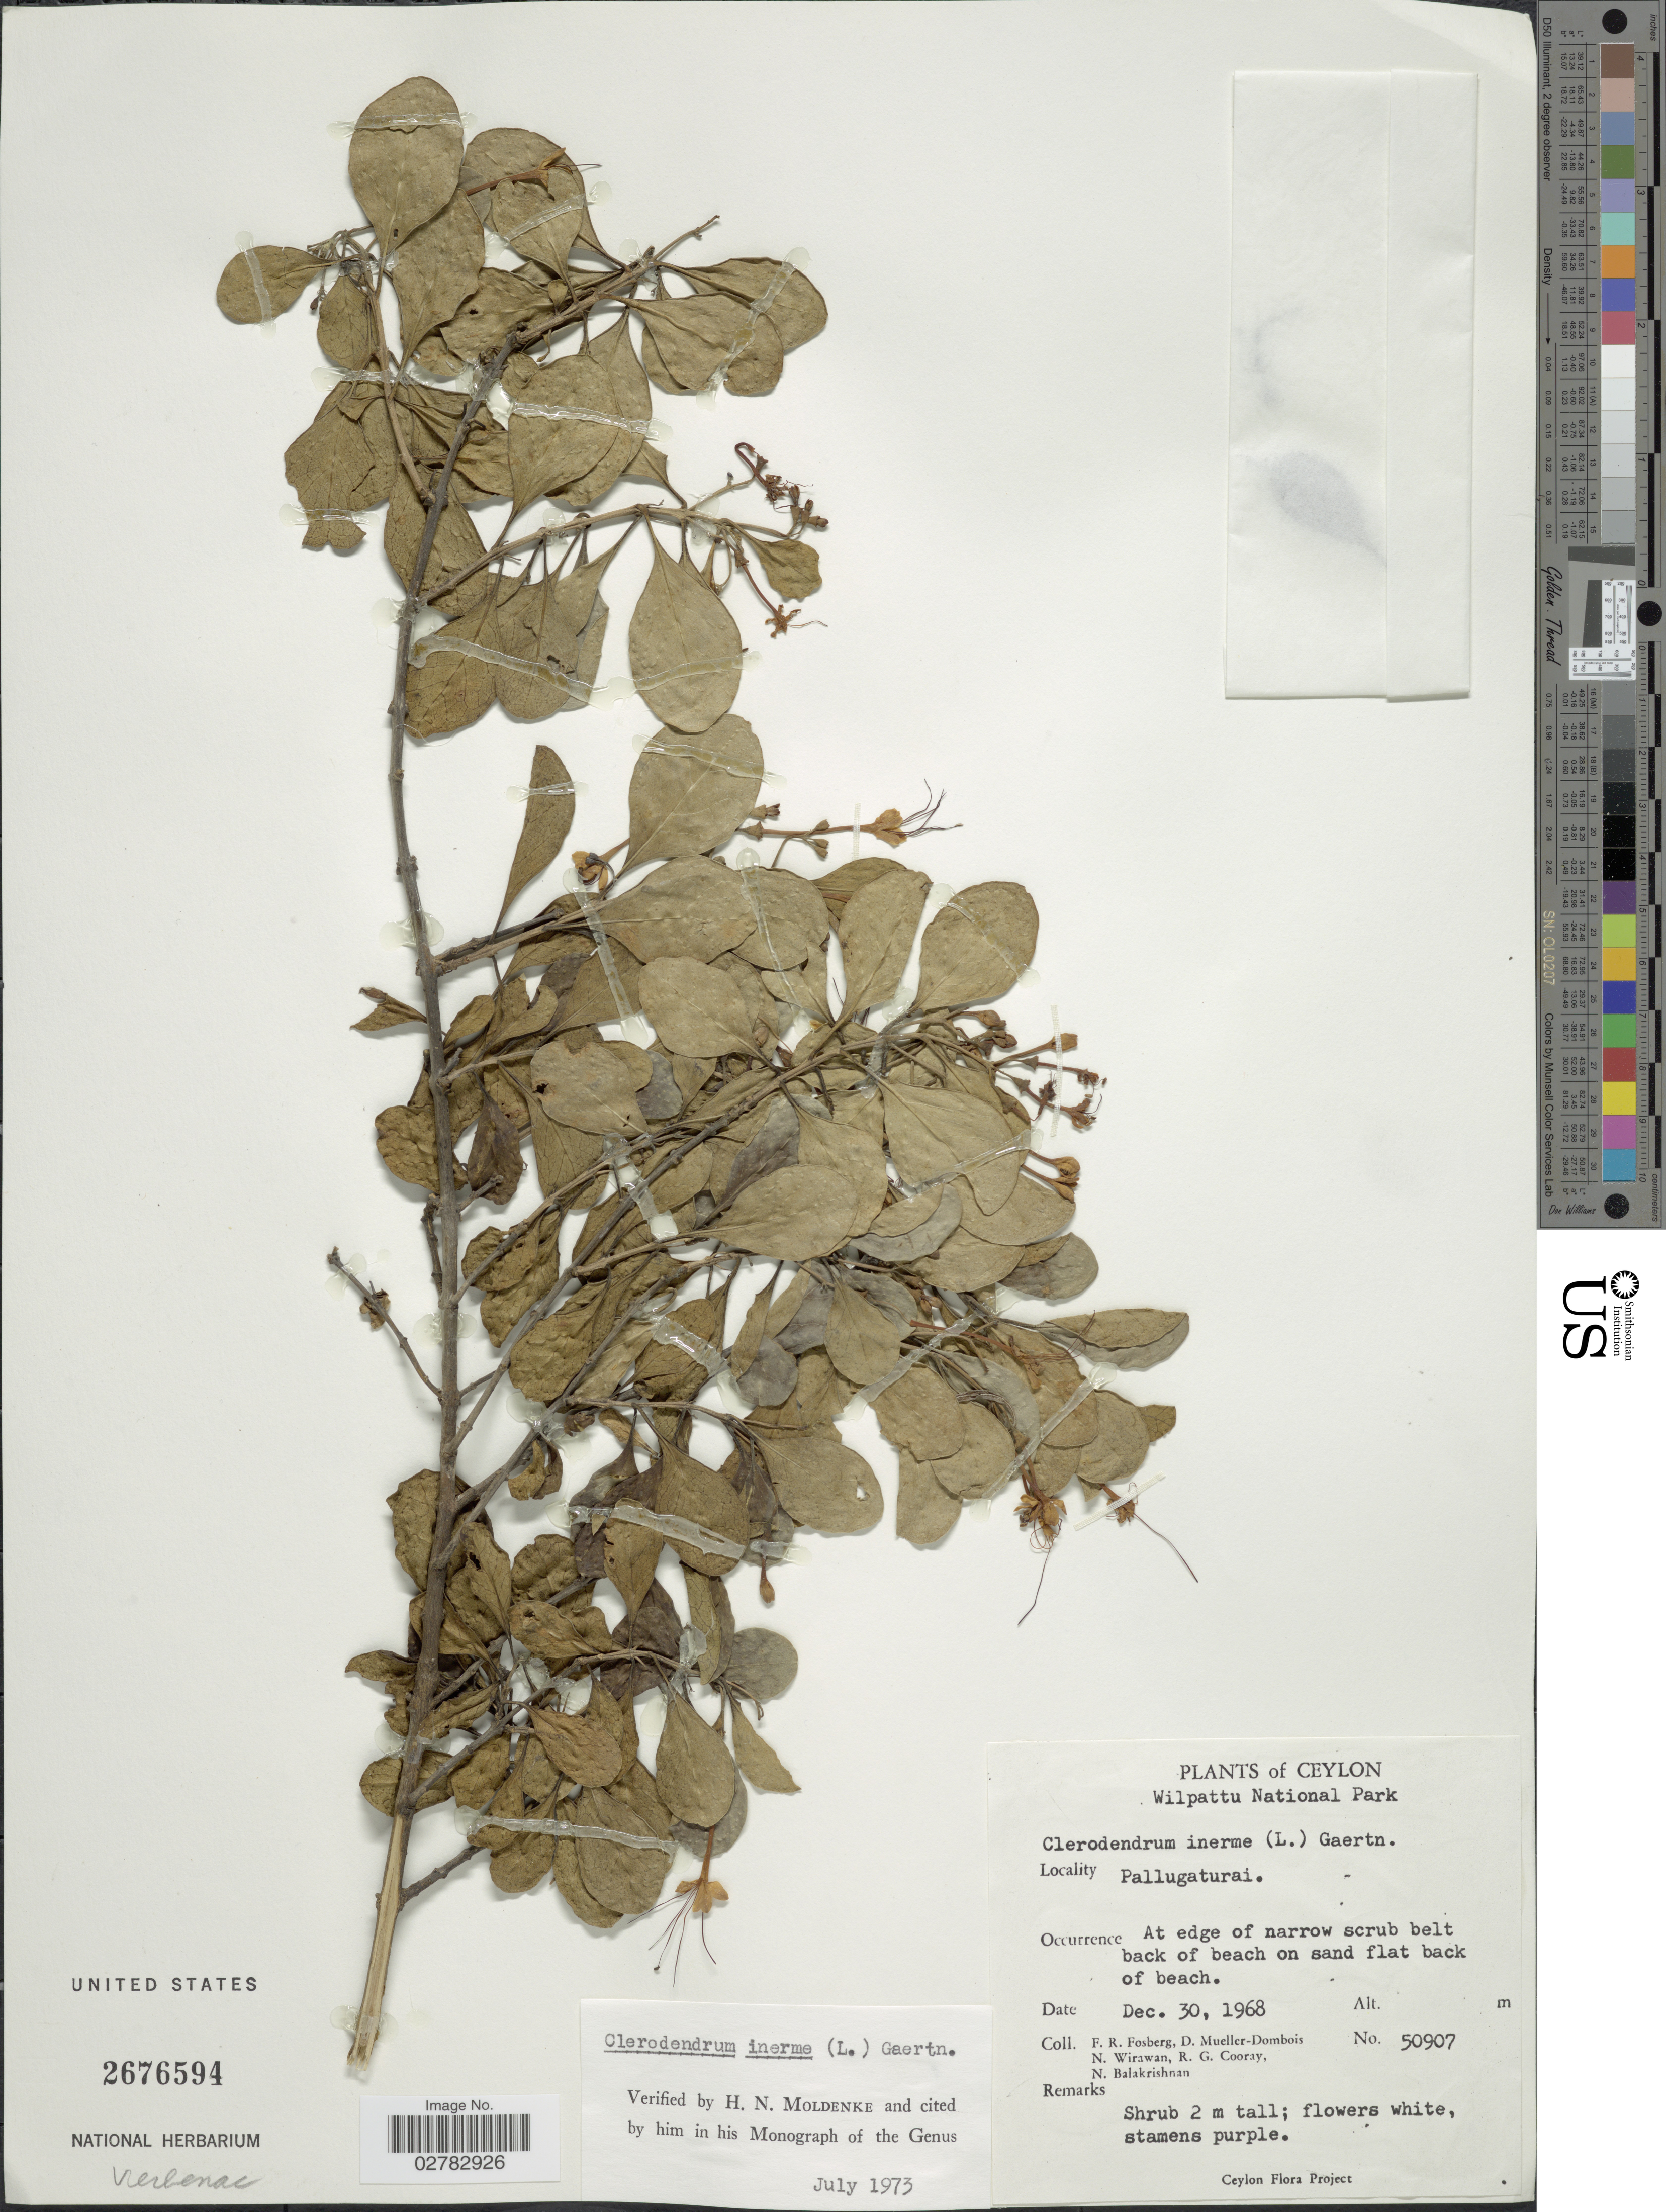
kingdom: Plantae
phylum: Tracheophyta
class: Magnoliopsida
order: Lamiales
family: Lamiaceae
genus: Clerodendrum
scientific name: Clerodendrum inerme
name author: (L.) Gaertn.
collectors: F. R. Fosberg, D. Mueller-Dombois, N. Wirawan, R. Cooray & N. Balakrishnan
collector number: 50907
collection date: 1968-12-30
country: Sri Lanka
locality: Ceylon. Wilpattu National Park. Pallugaturai.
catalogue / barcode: US 2676594